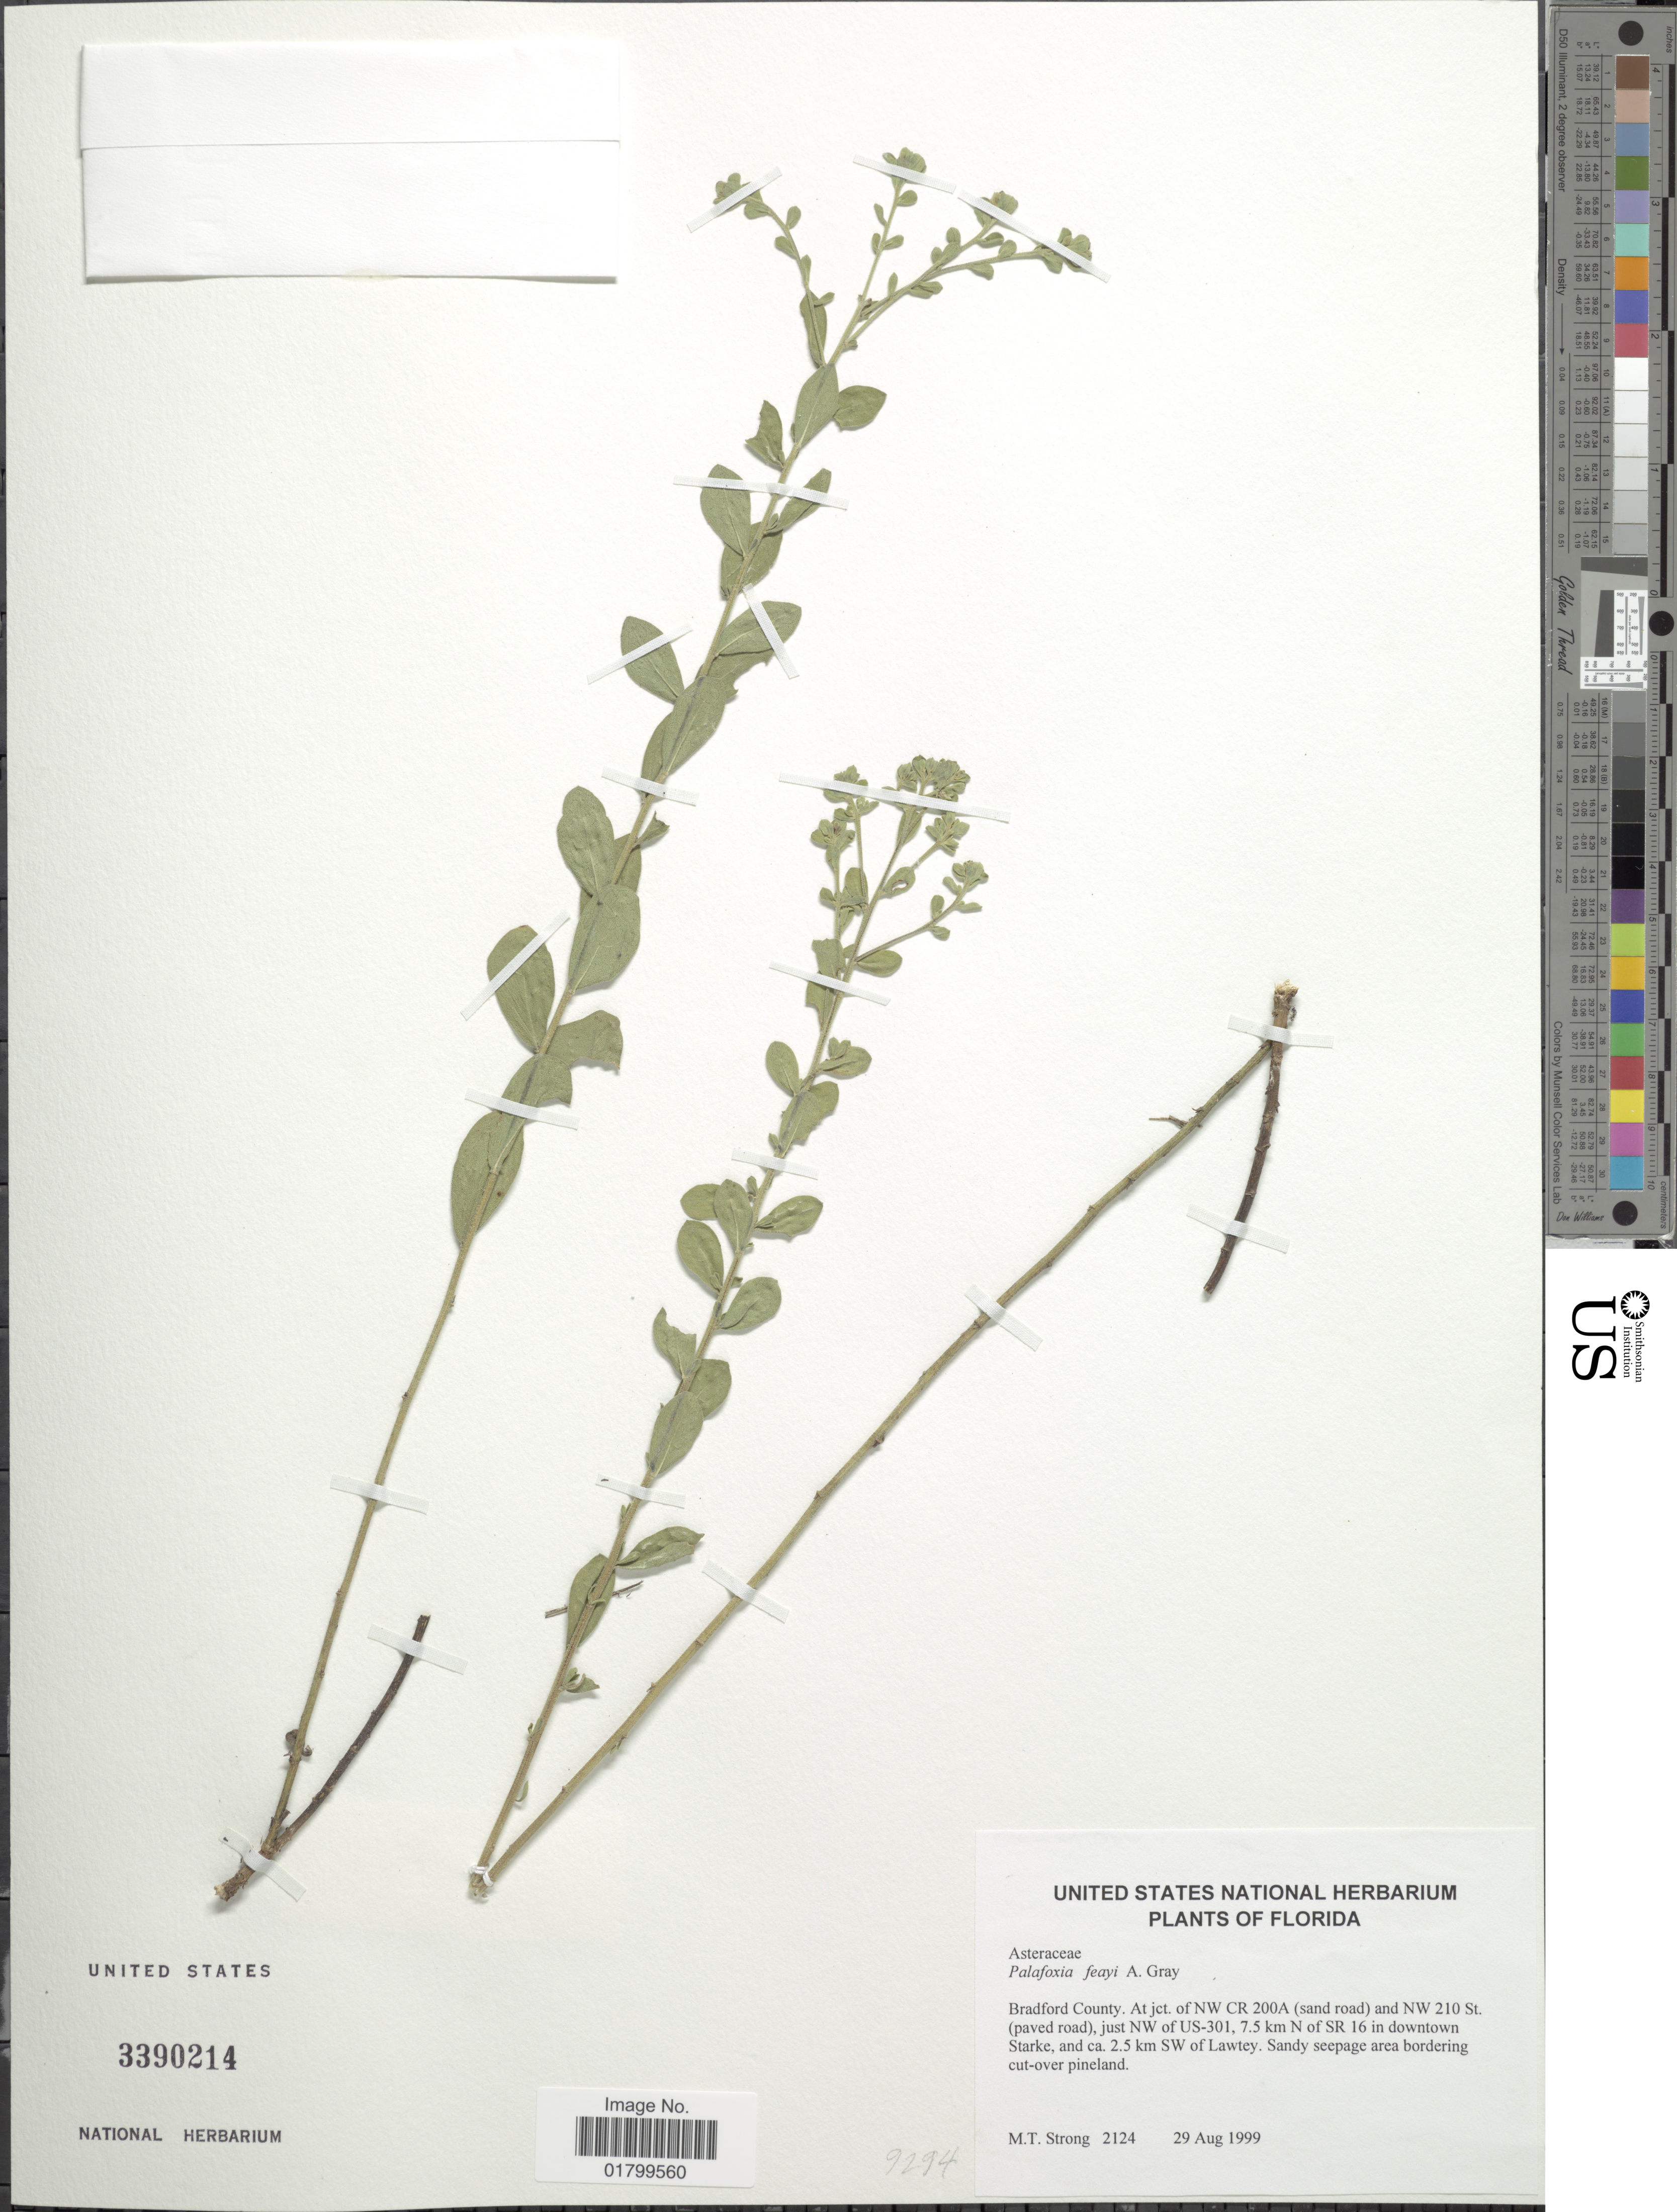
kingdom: Plantae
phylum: Tracheophyta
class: Magnoliopsida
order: Asterales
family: Asteraceae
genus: Palafoxia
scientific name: Palafoxia feayi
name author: A. Gray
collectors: M. T. Strong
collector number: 2124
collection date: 1999-08-29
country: United States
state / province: Florida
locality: Bradford County, At jct. of NW CR 200A (sand road) and NW 210 St. (paved road), just NW of US-301, 7.5 N of SR 16 in downtown Starke, and 2.5 km SW of Lawtey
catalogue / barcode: US 3390214